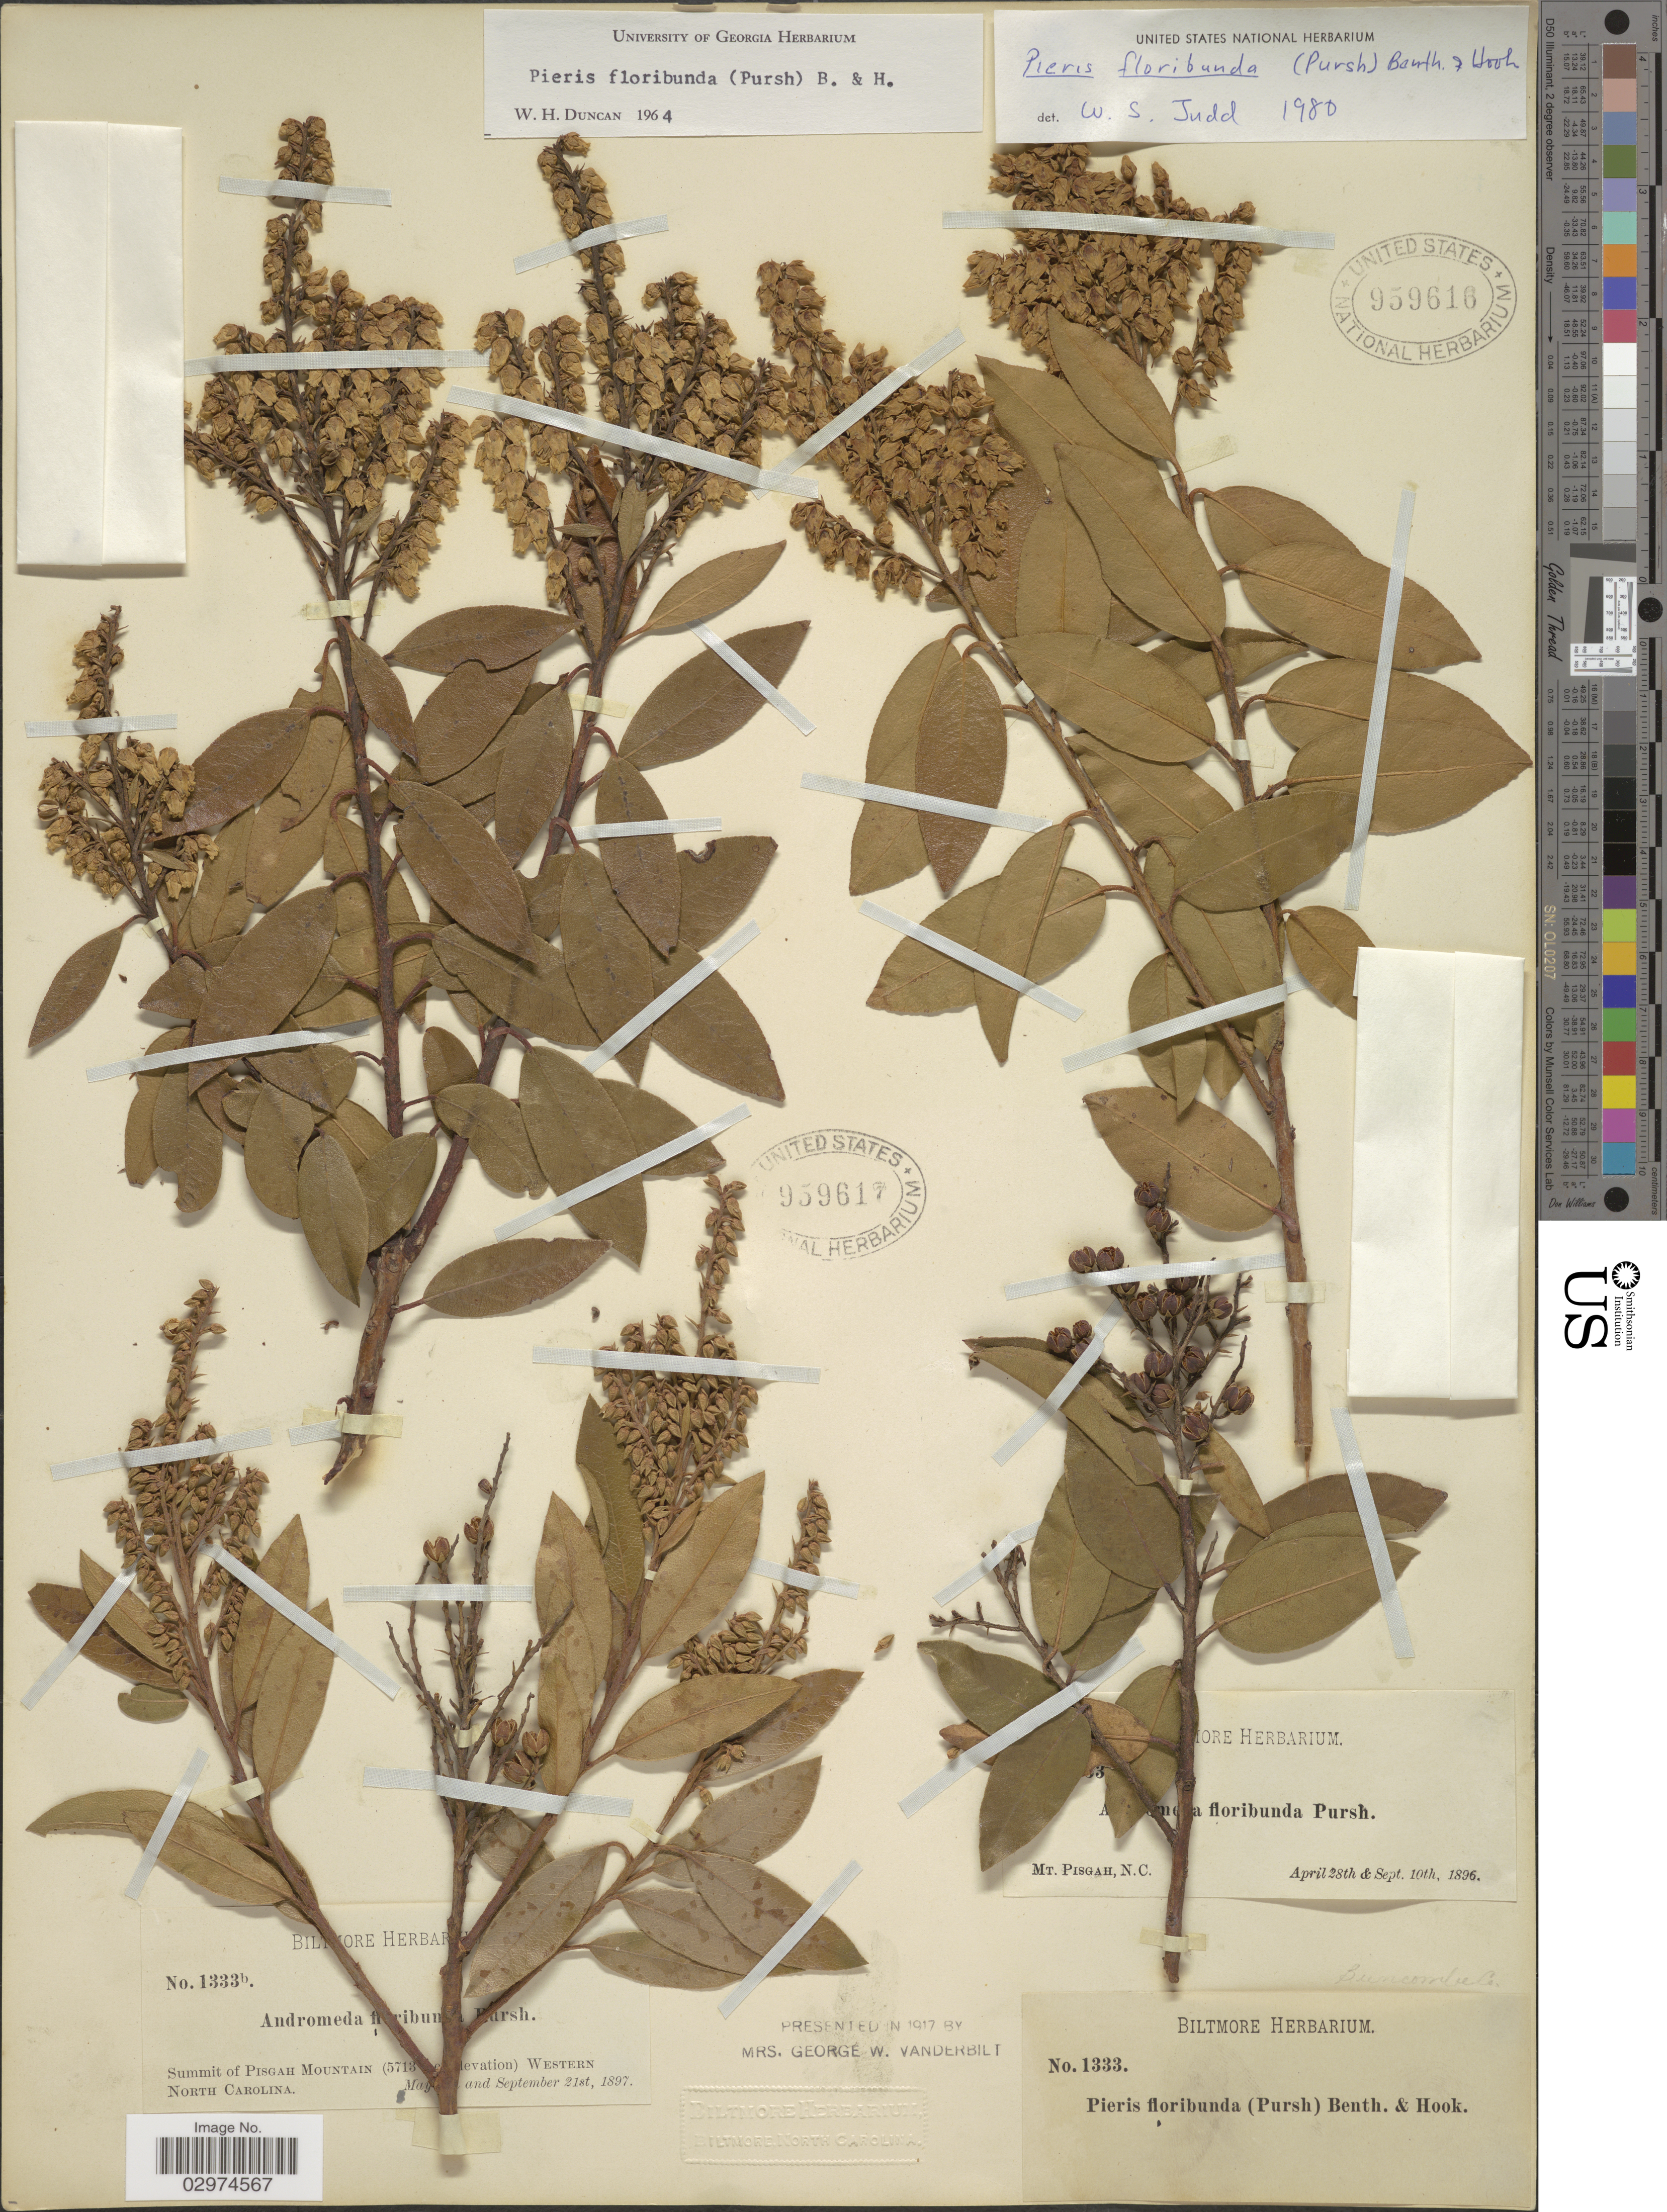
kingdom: Plantae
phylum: Tracheophyta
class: Magnoliopsida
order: Ericales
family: Ericaceae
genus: Pieris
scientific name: Pieris floribunda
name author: (Pursh) Benth. & Hook. f.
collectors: ex herb. Biltmore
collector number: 1333b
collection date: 1897-05-01/1897-09-21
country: United States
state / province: North Carolina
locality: Summit of Pisgah Mountain, Western North Carolina.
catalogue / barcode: US 959617